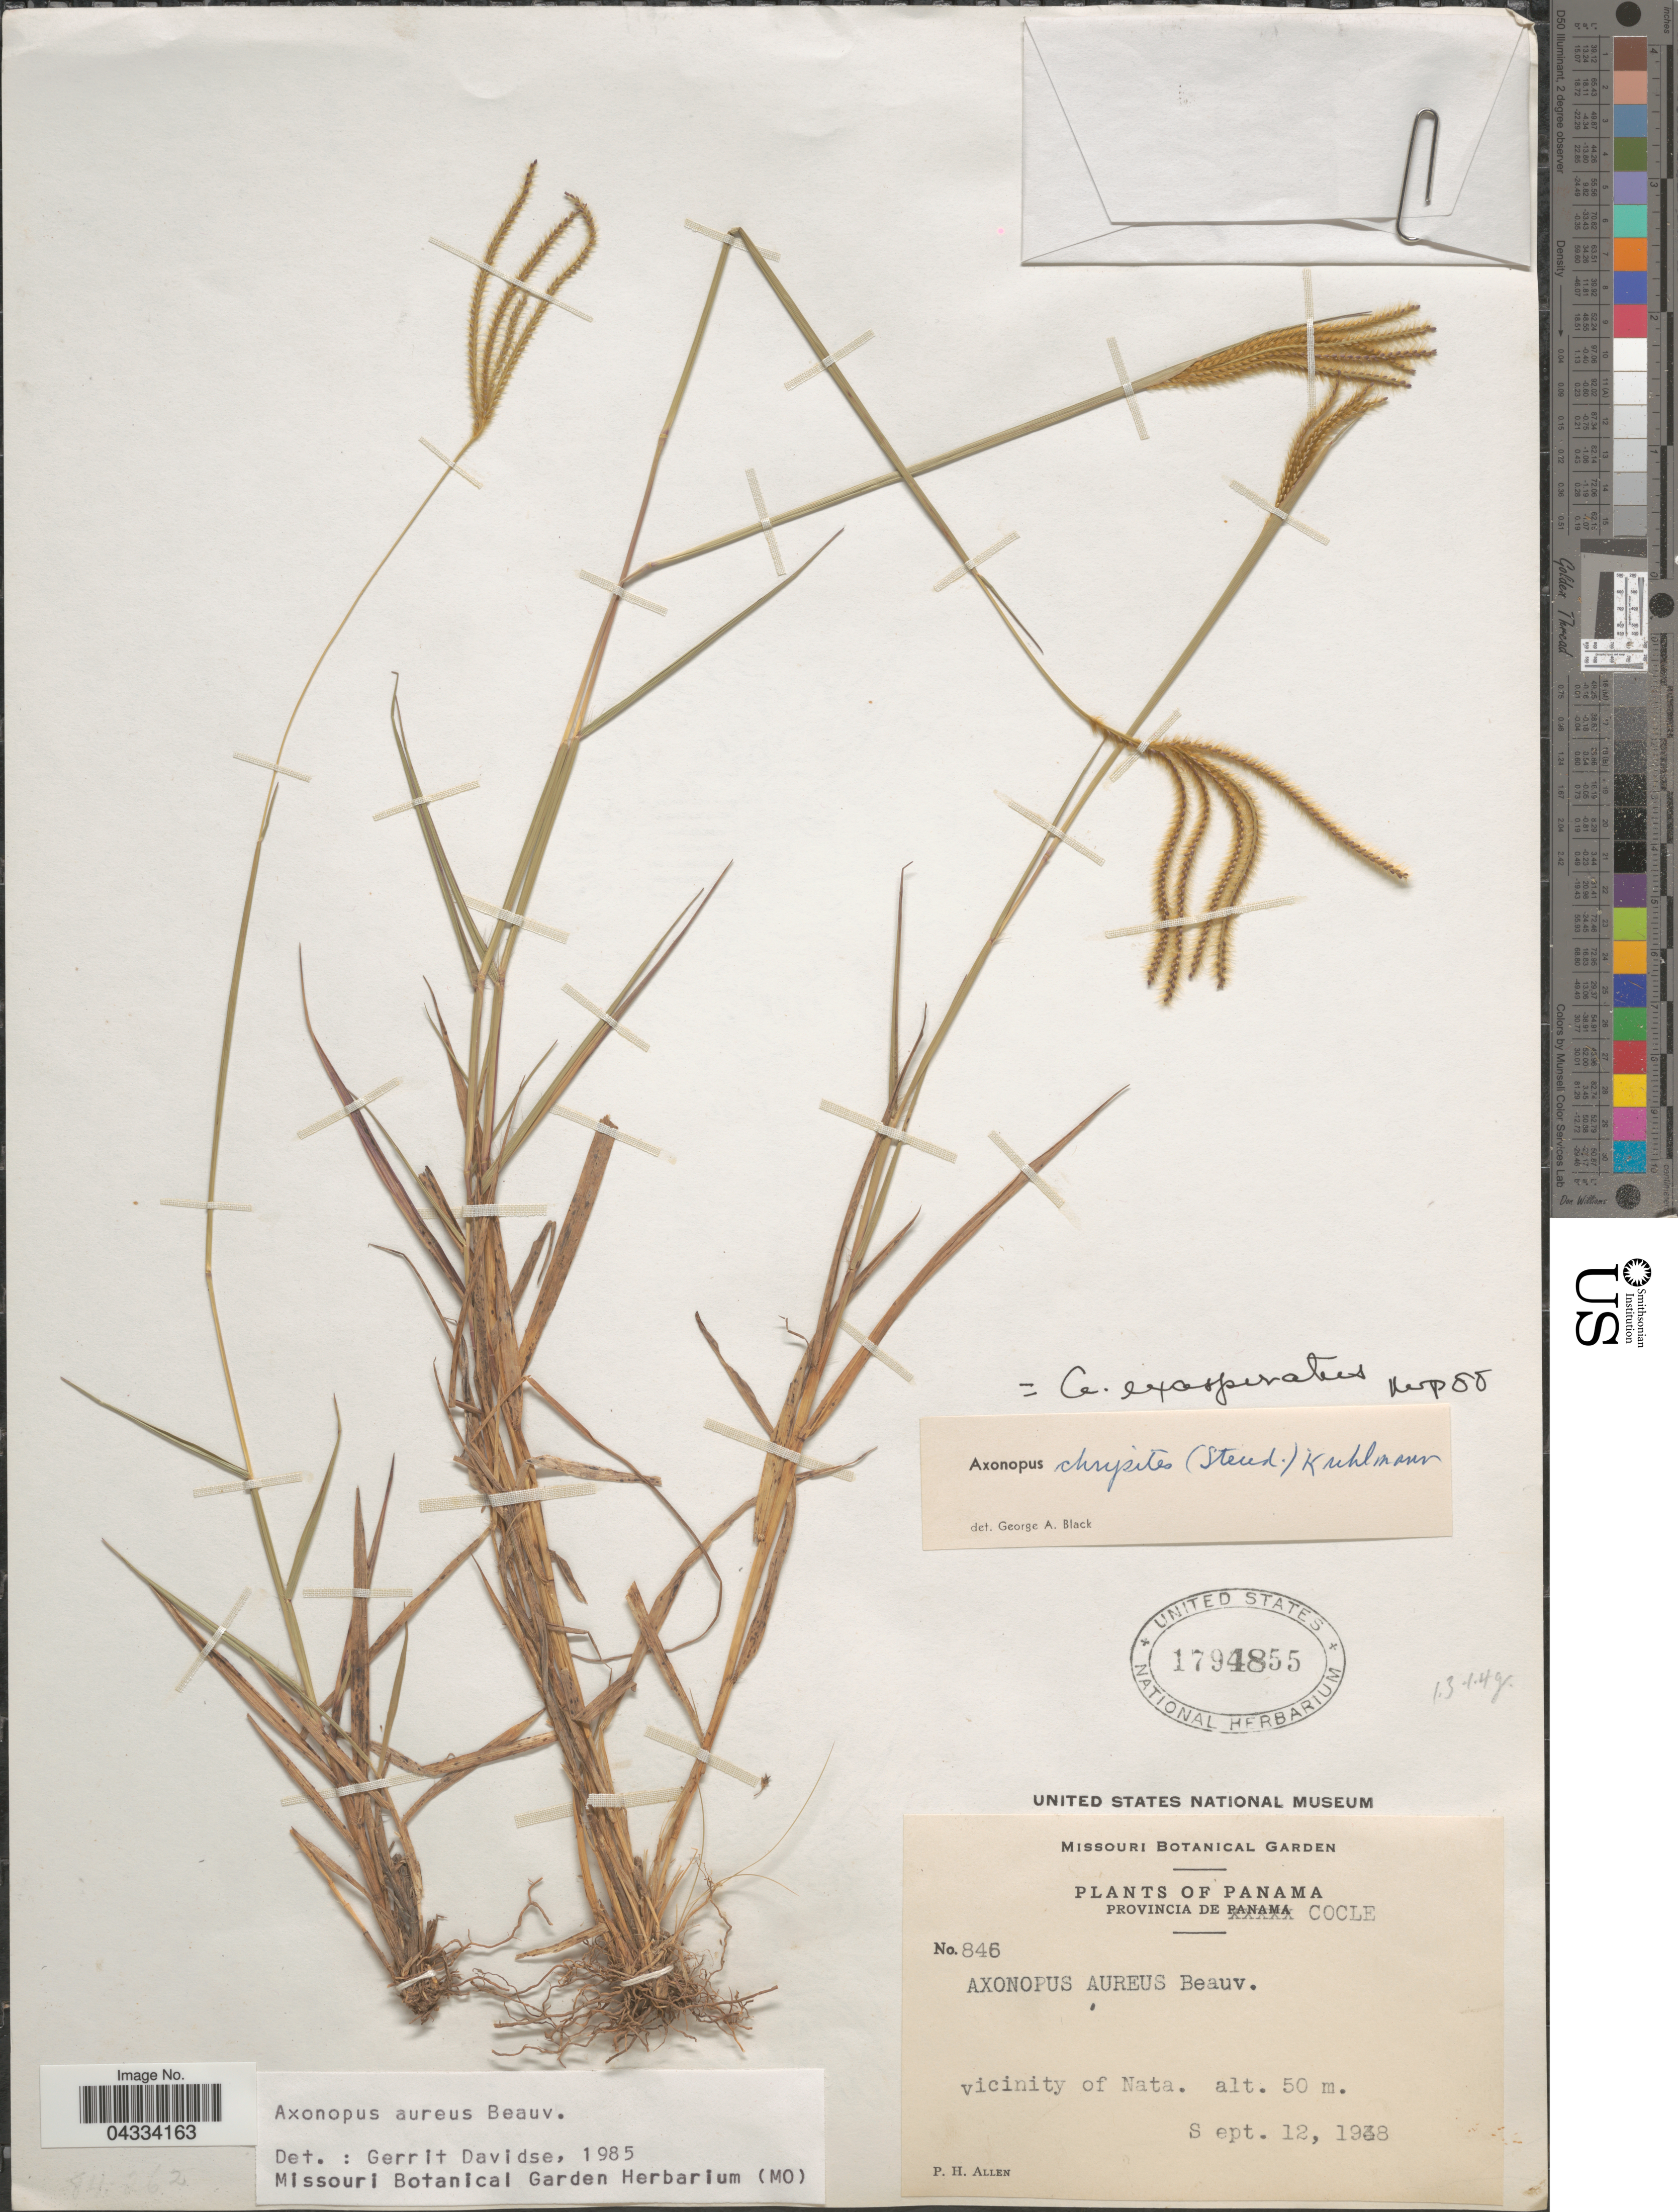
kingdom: Plantae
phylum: Tracheophyta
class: Liliopsida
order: Poales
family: Poaceae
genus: Axonopus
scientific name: Axonopus aureus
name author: P. Beauv.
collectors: P. H. Allen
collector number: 846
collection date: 1938-09-12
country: Panama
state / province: Cocle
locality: Vicinity of Nata.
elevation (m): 50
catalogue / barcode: US 1794855